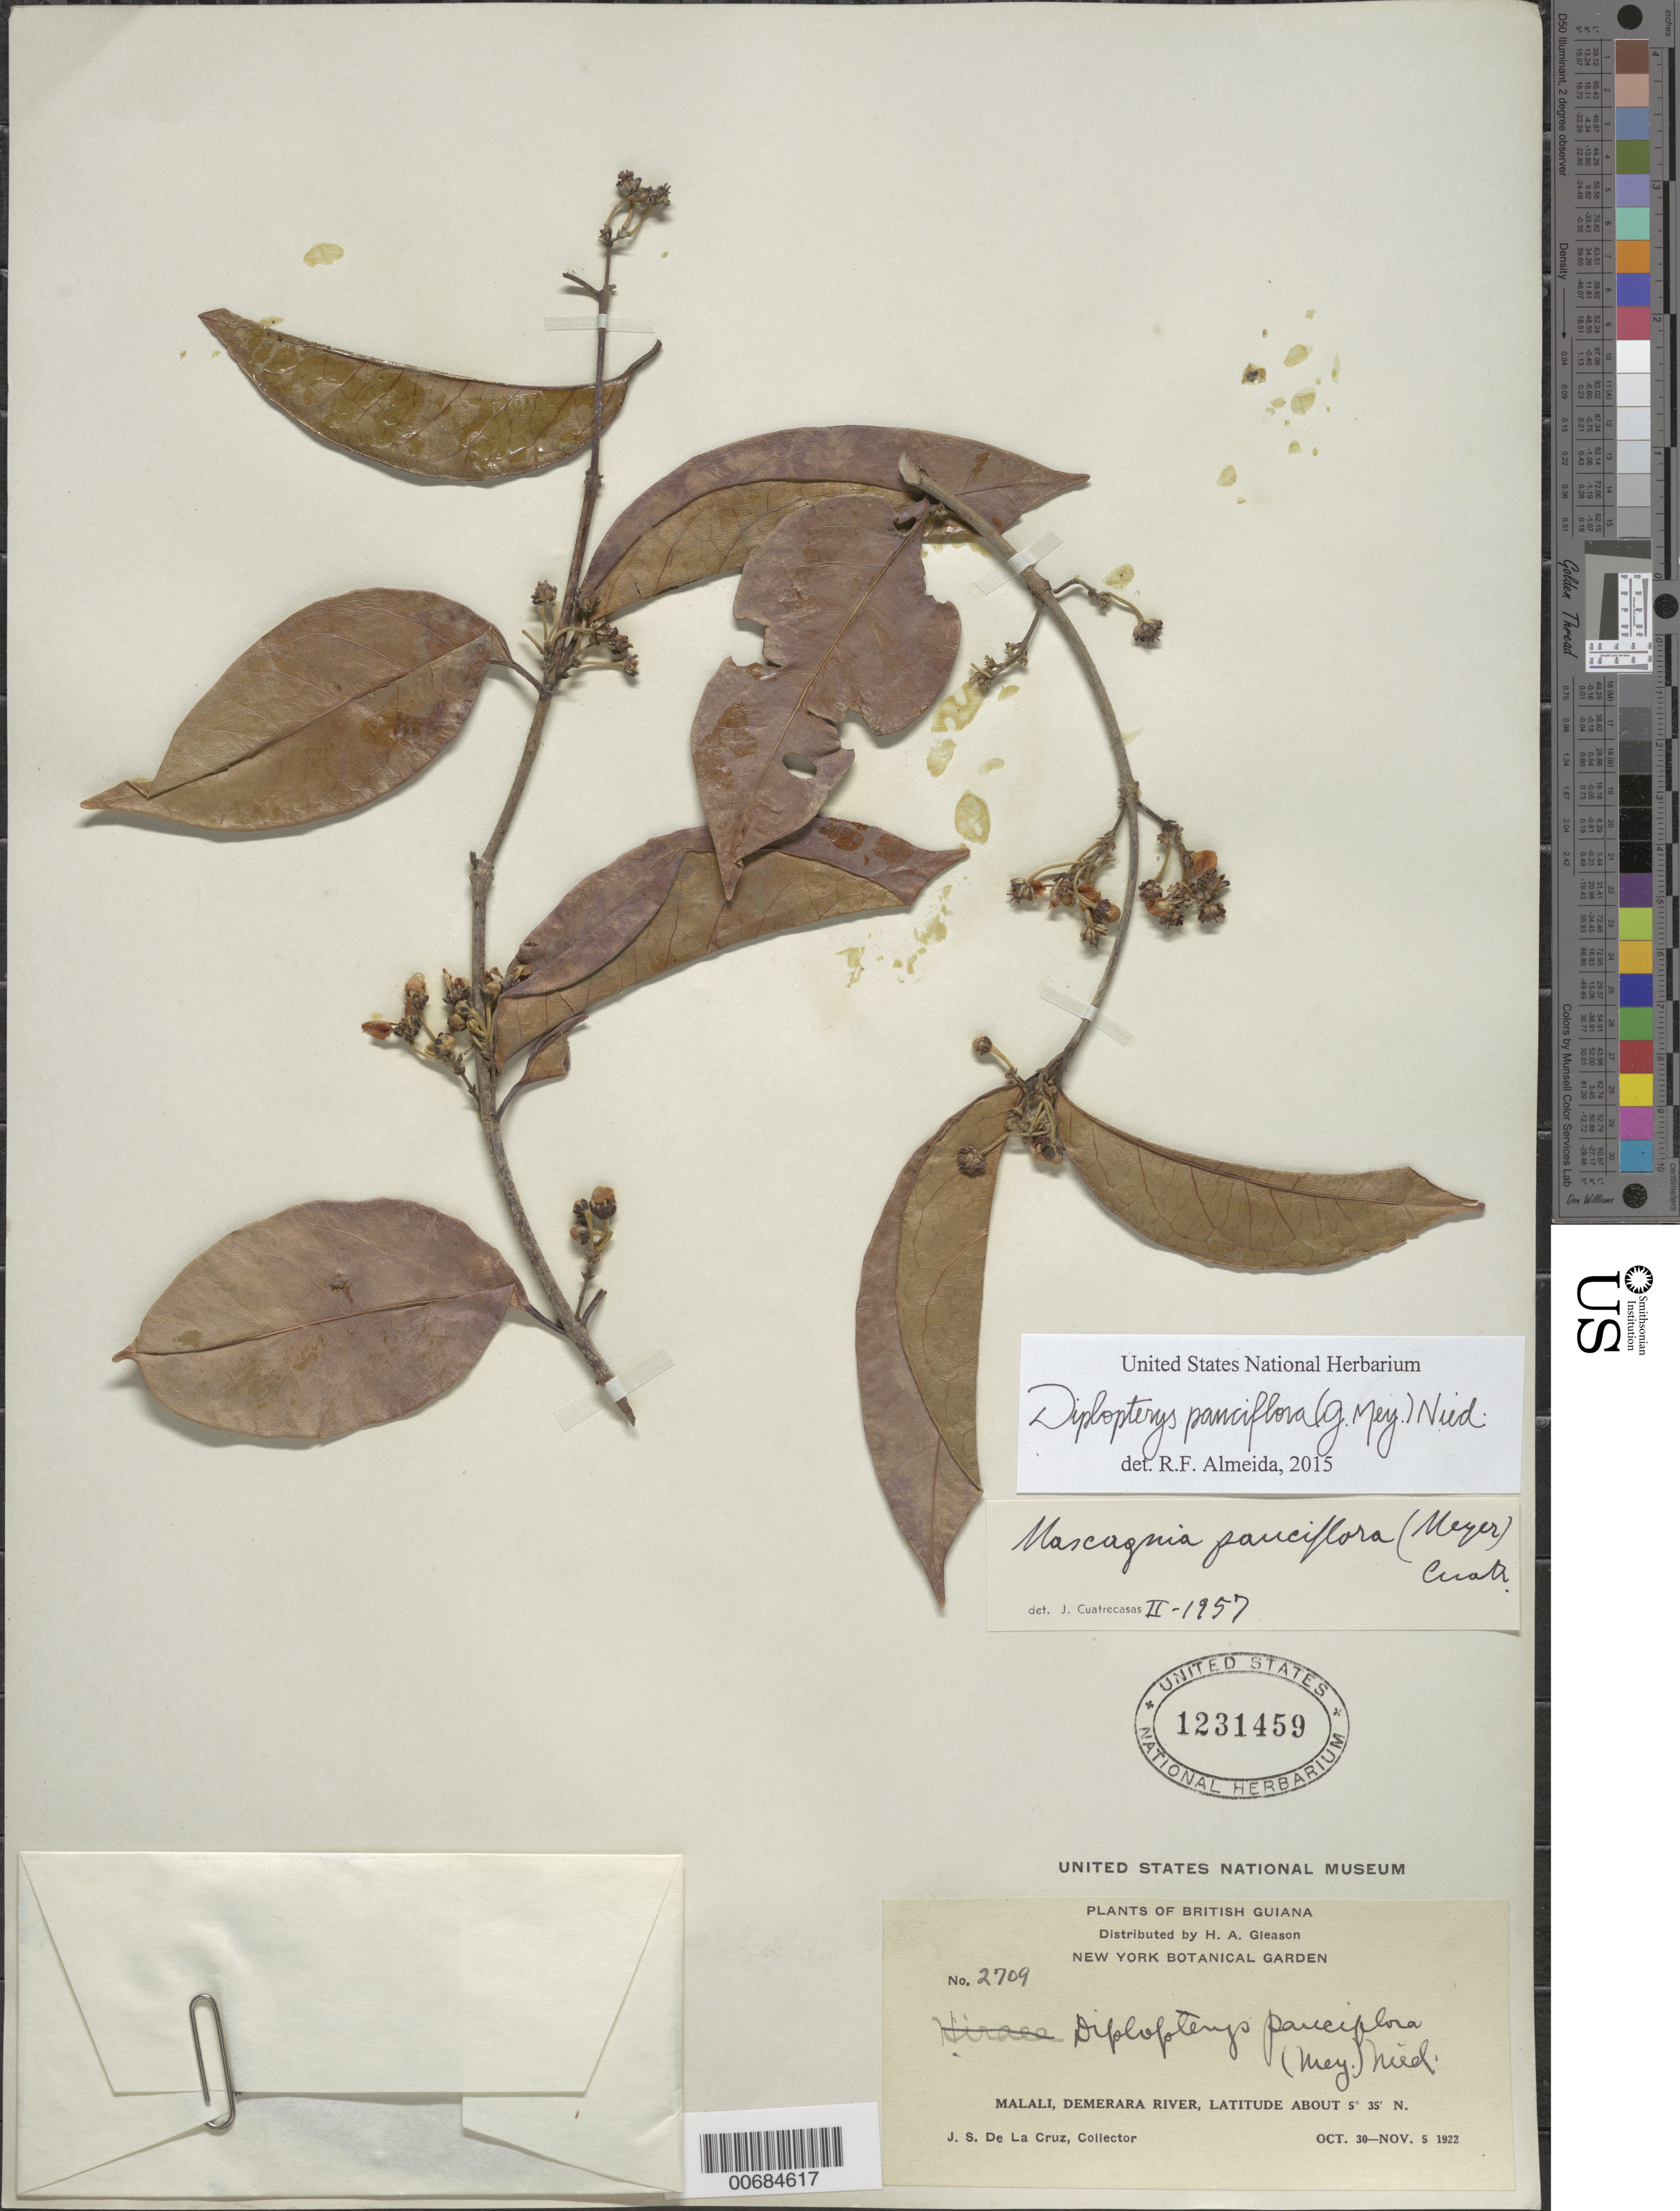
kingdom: Plantae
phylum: Tracheophyta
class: Magnoliopsida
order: Malpighiales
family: Malpighiaceae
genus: Diplopterys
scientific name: Diplopterys pauciflora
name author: (G. Mey.) Nied.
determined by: De Almeida, R. F., (HUEFS), Universidade Estadual de Feira de Santana (BRAZIL)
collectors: J. S. de la Cruz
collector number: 2709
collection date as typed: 30-Oct-22 to 5-Nov-22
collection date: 1922-10-30/1922-11-05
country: Guyana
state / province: U. Demerara-Berbice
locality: Malali, Demerara R.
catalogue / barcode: US 1231459